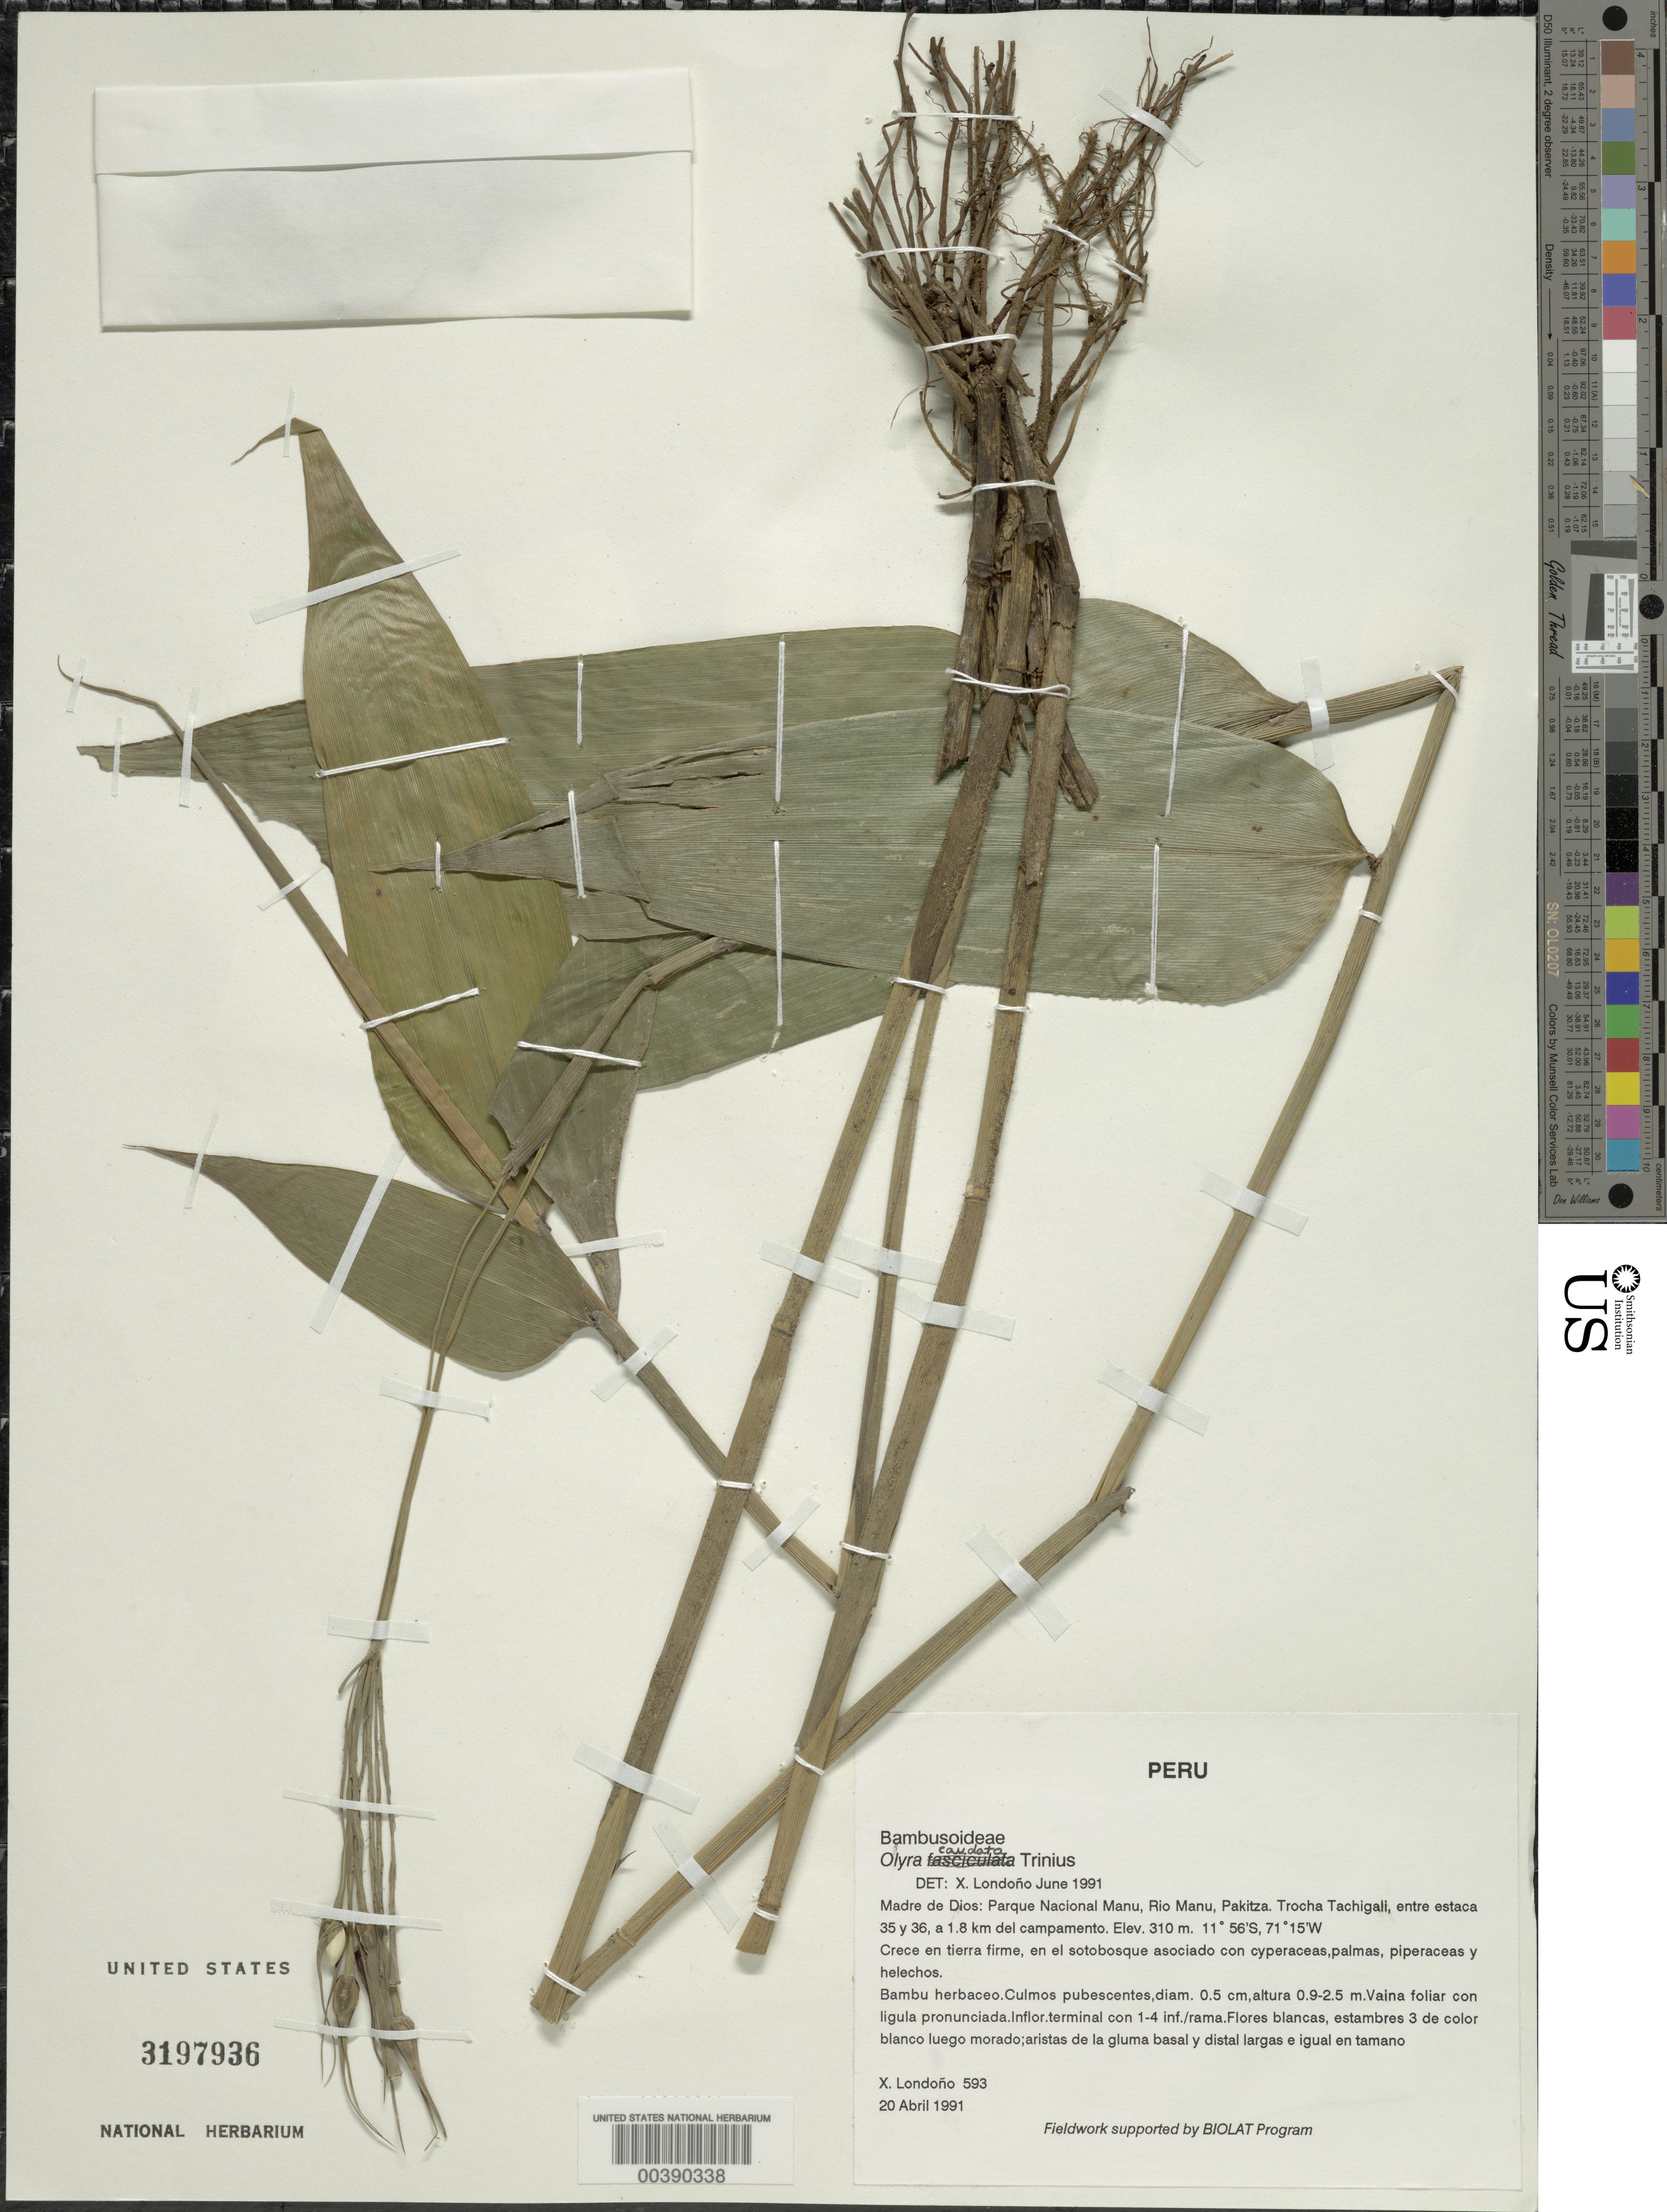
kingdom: Plantae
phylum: Tracheophyta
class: Liliopsida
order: Poales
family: Poaceae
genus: Olyra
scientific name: Olyra caudata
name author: Trin.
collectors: X. Londoño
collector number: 593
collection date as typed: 20 Apr 1991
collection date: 1991-04-20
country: Peru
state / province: Madre de Dios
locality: Parque nacional manu, rio manu, pakitza; troncal tachigali, entre estaca 35 y 36, a 1.8 km del campamento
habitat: Tierra firme, en el sotobosque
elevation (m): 310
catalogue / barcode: US 3197936